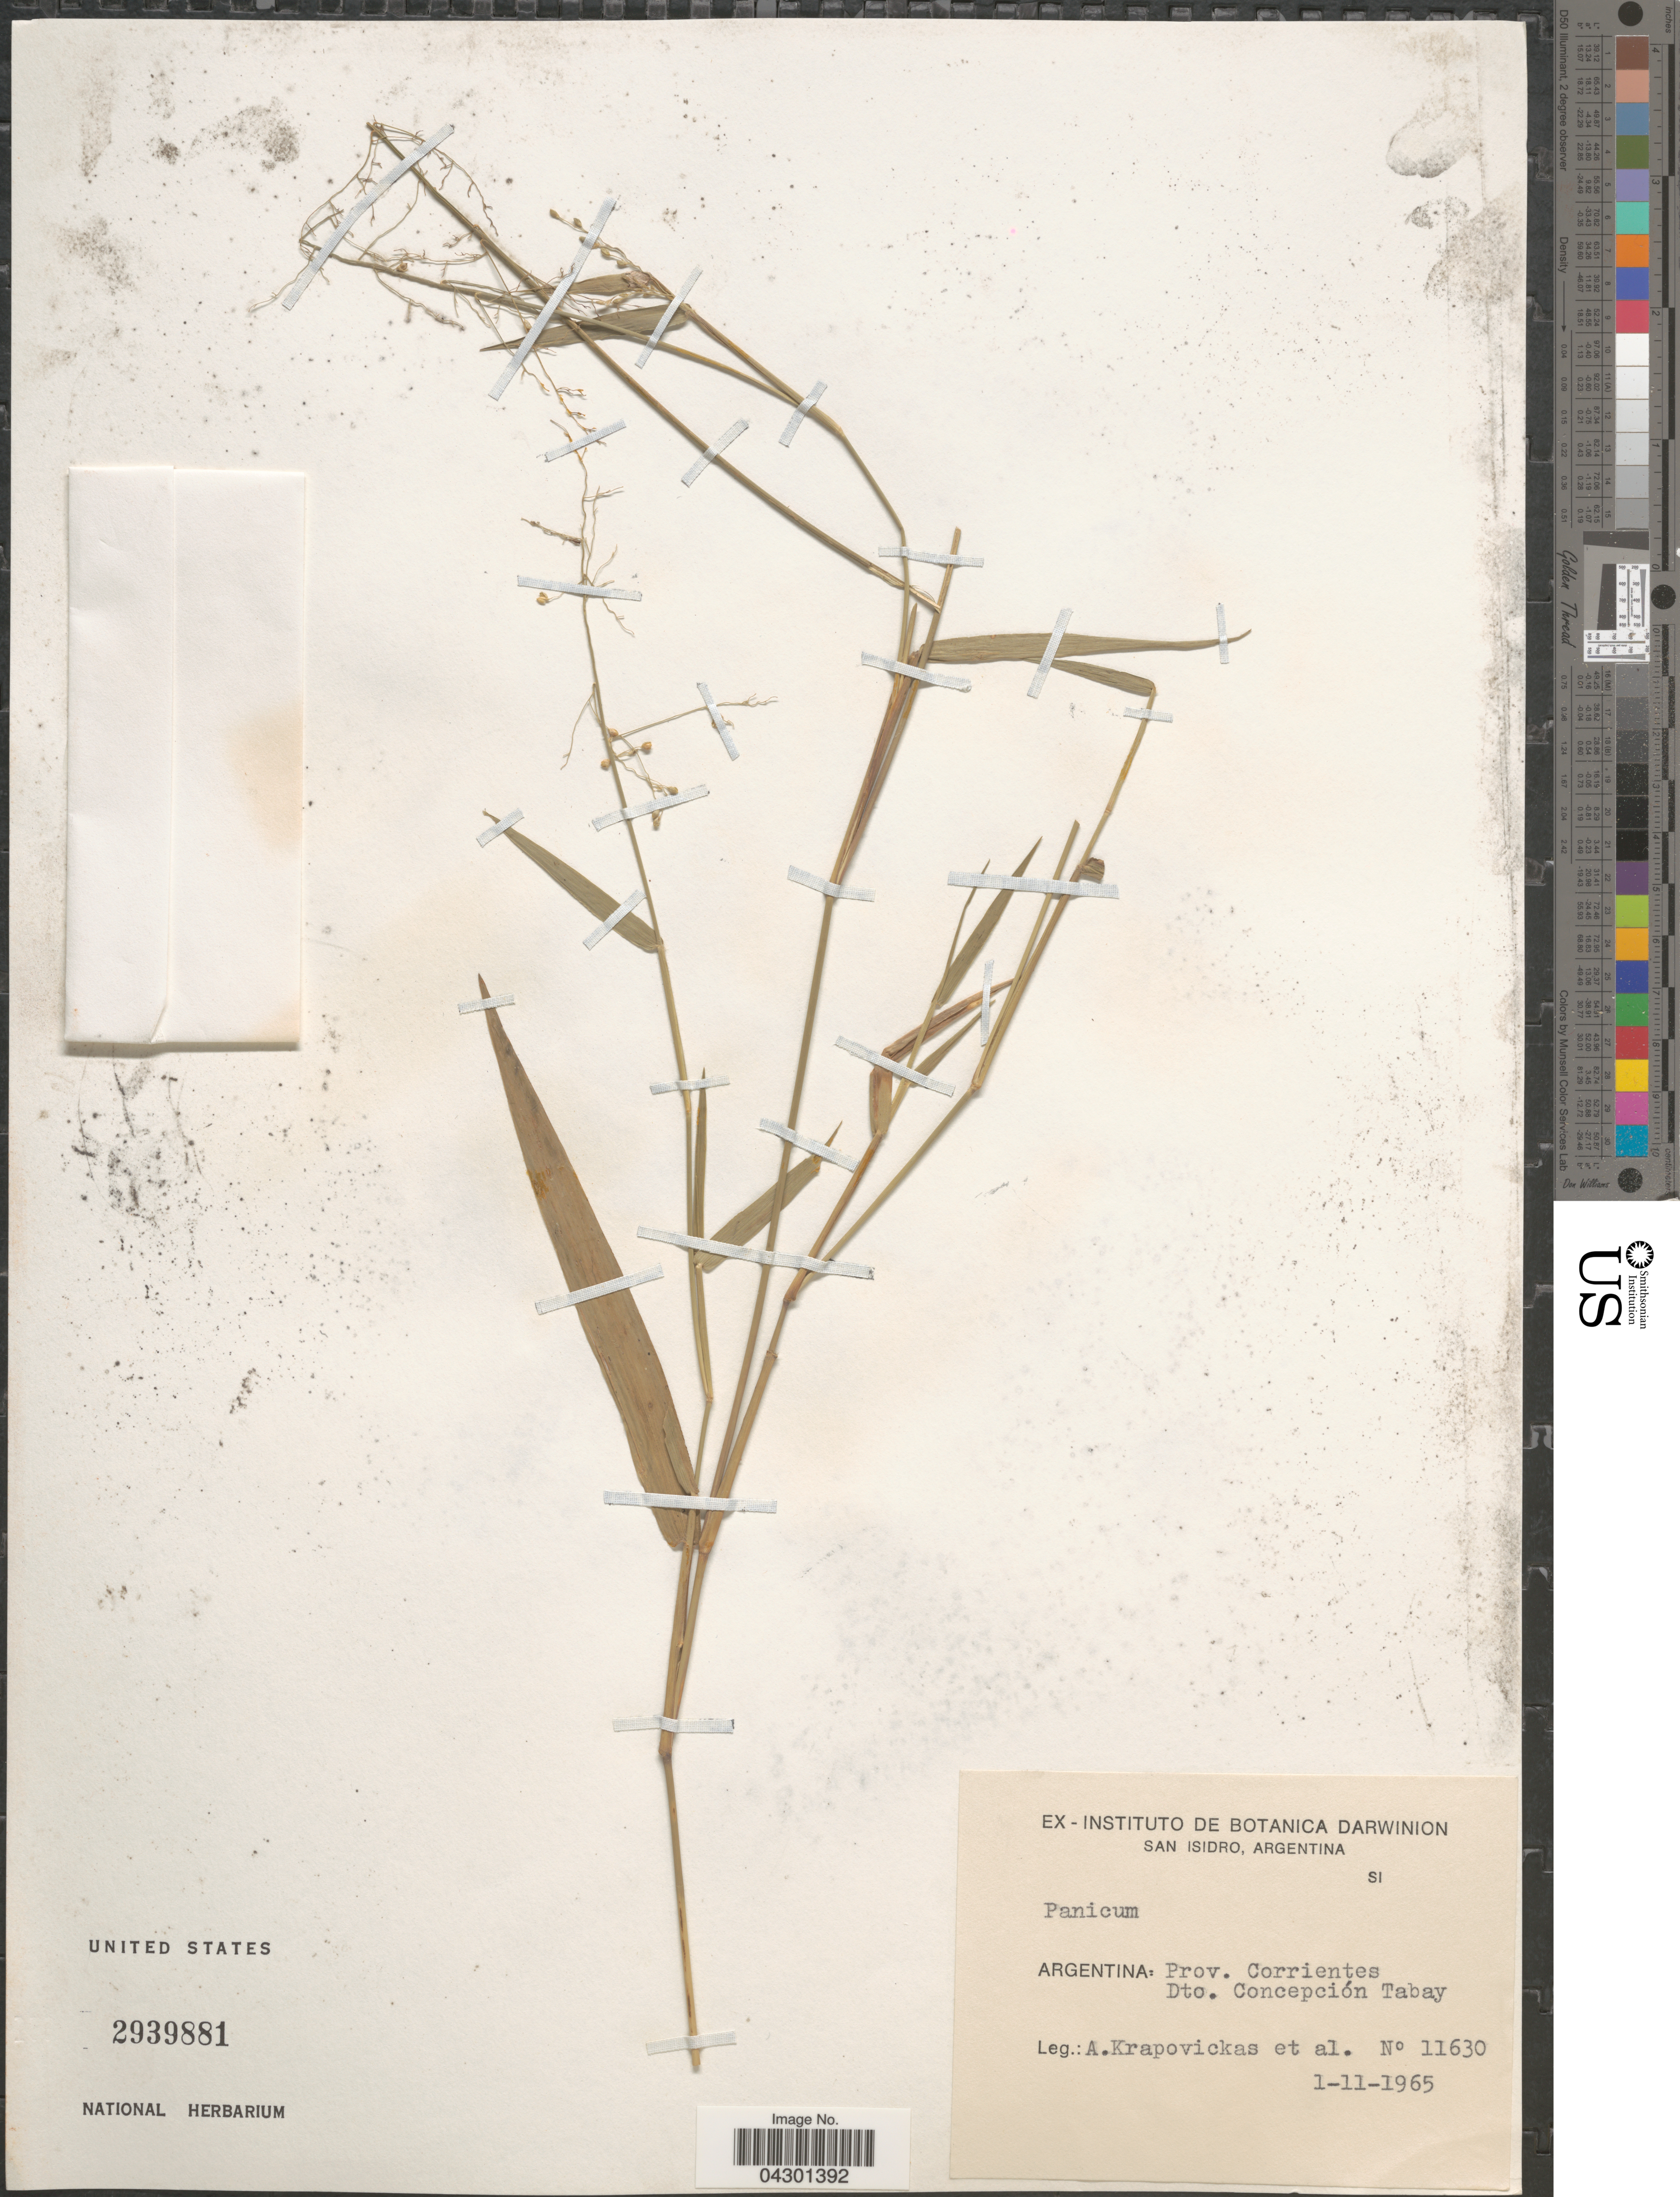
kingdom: Plantae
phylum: Tracheophyta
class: Liliopsida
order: Poales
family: Poaceae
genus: Panicum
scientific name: Panicum sp.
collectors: A. Krapovickas & et al.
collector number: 11630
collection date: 1965-11-01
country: Argentina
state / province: Corrientes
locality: Dto. Concepción Tabay.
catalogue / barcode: US 2939881